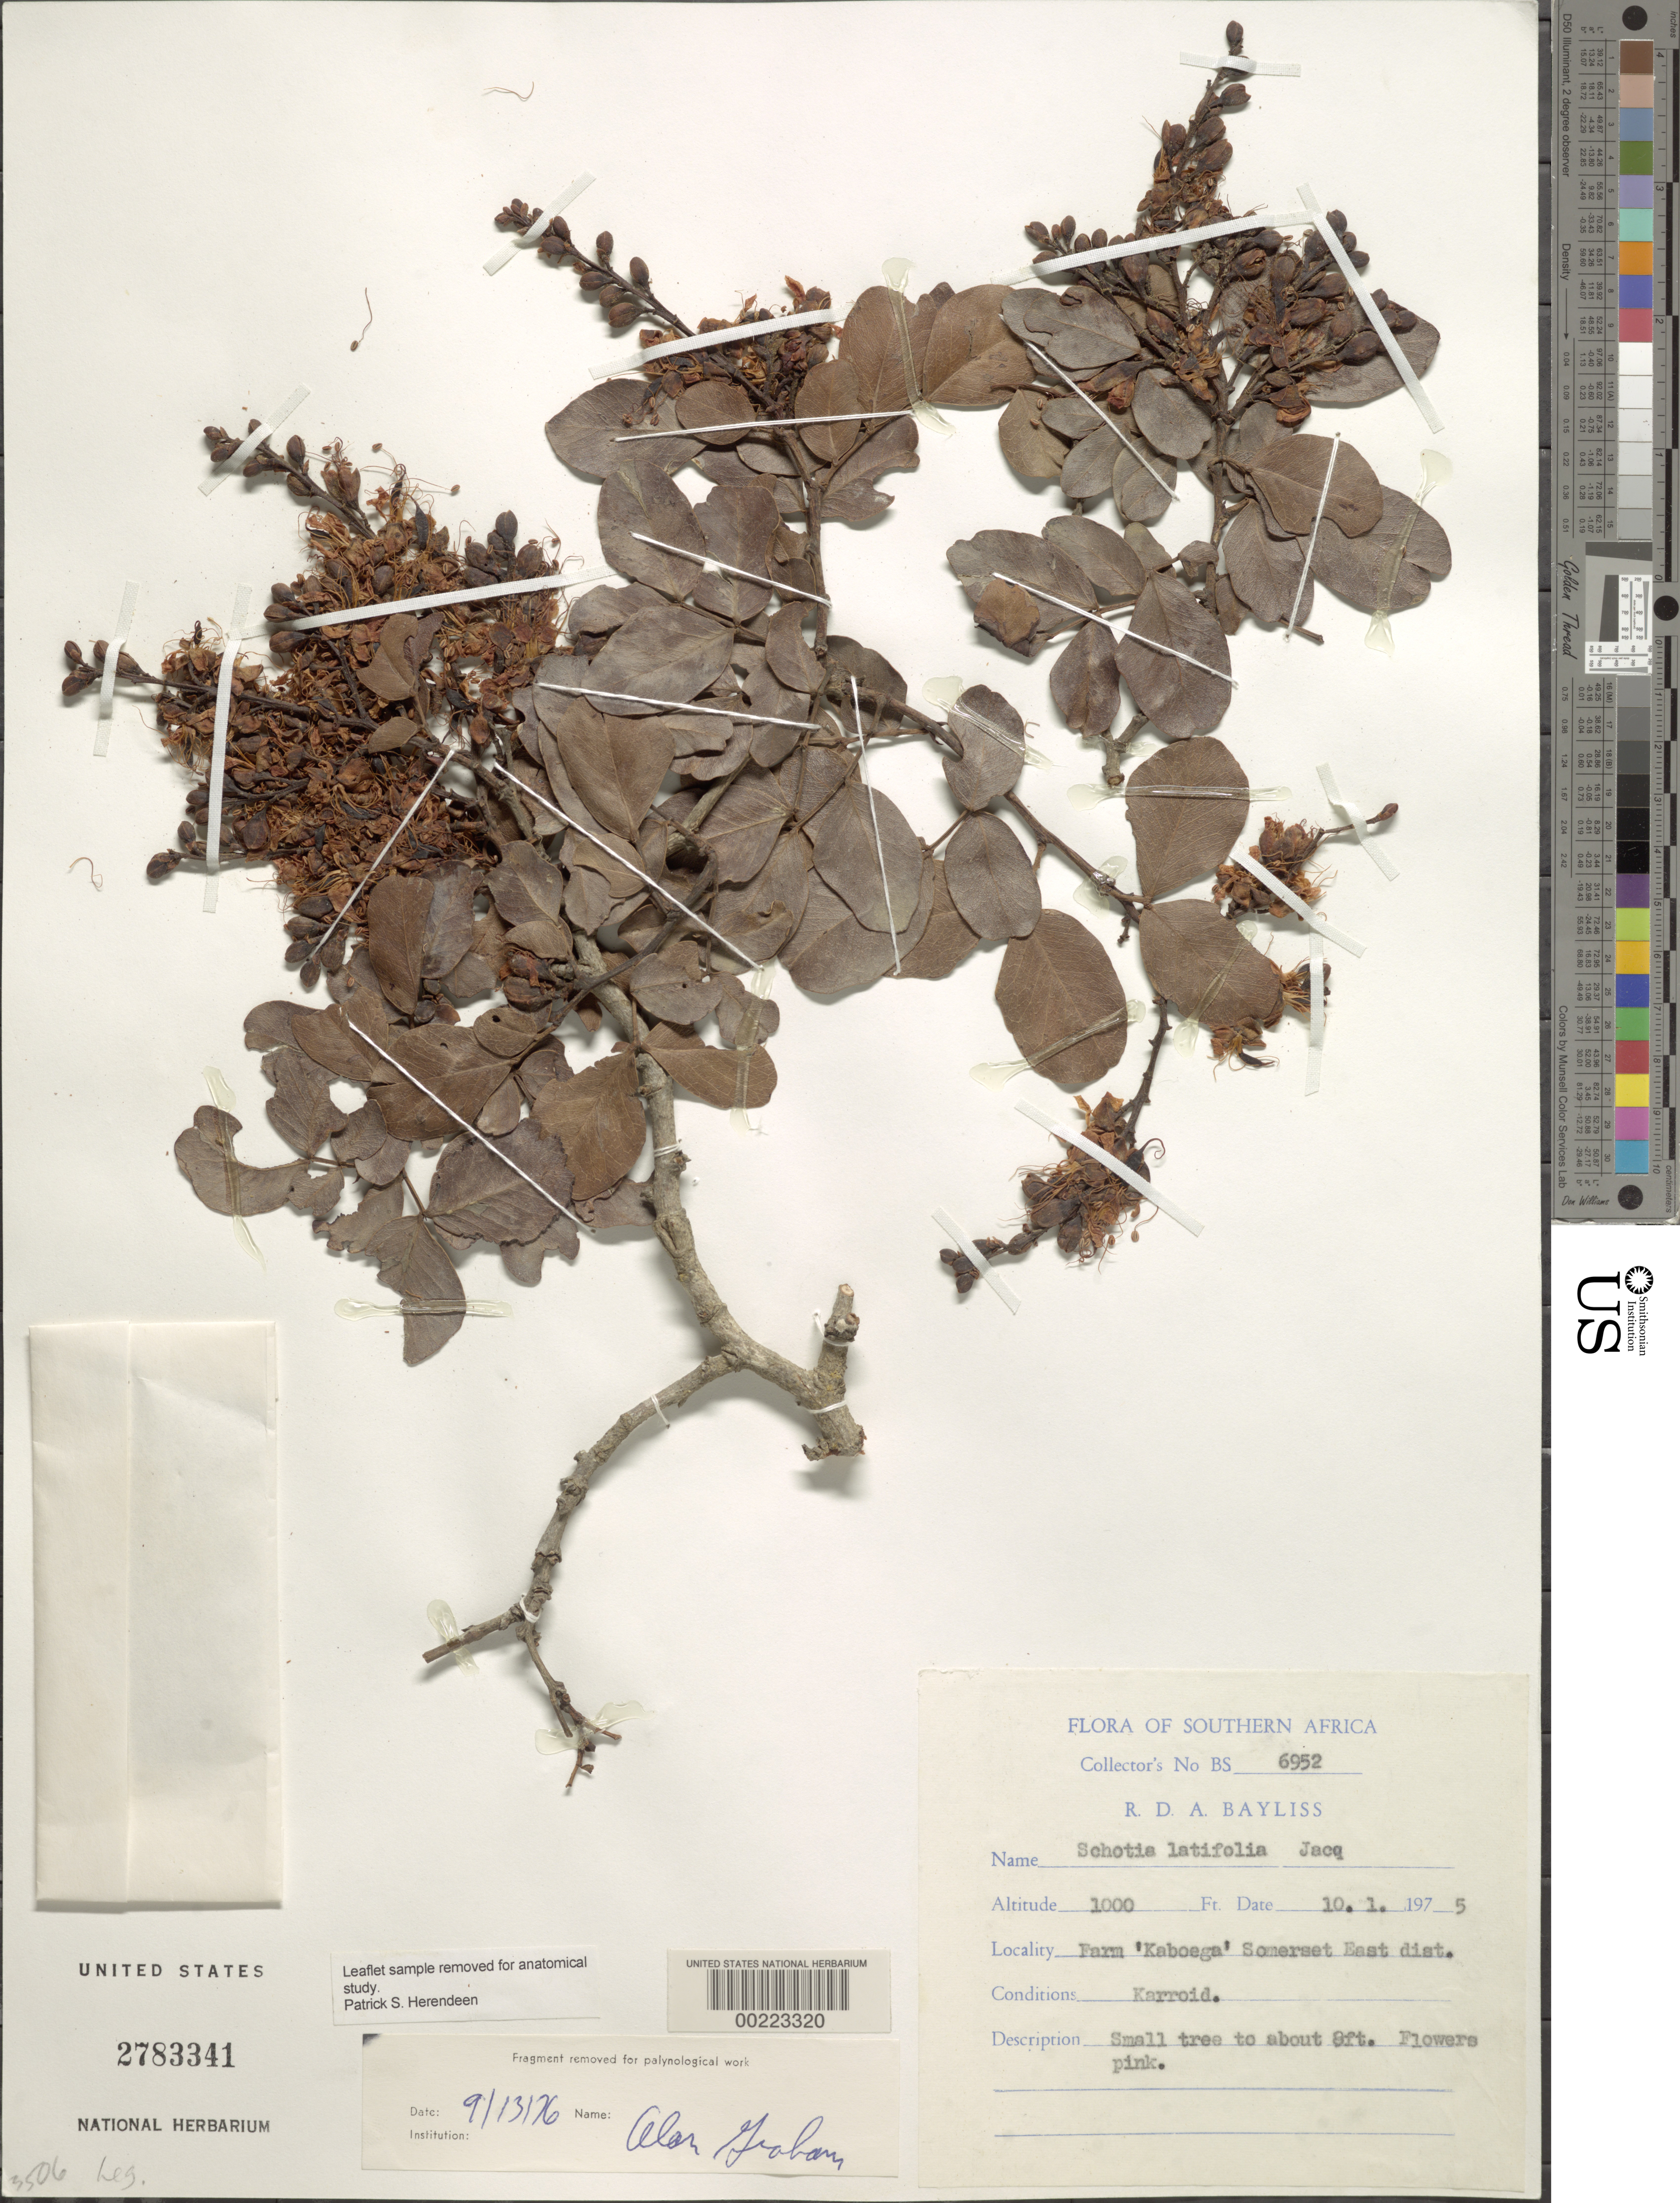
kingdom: Plantae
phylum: Tracheophyta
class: Magnoliopsida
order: Fabales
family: Fabaceae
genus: Schotia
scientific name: Schotia latifolia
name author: Jacq.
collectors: R. D. Bayliss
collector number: Bs6952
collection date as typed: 10 Jan 1975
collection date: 1975-01-10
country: South Africa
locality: Farm 'kaboega' somerset east dist.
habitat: Karroid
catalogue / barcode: US 2783341